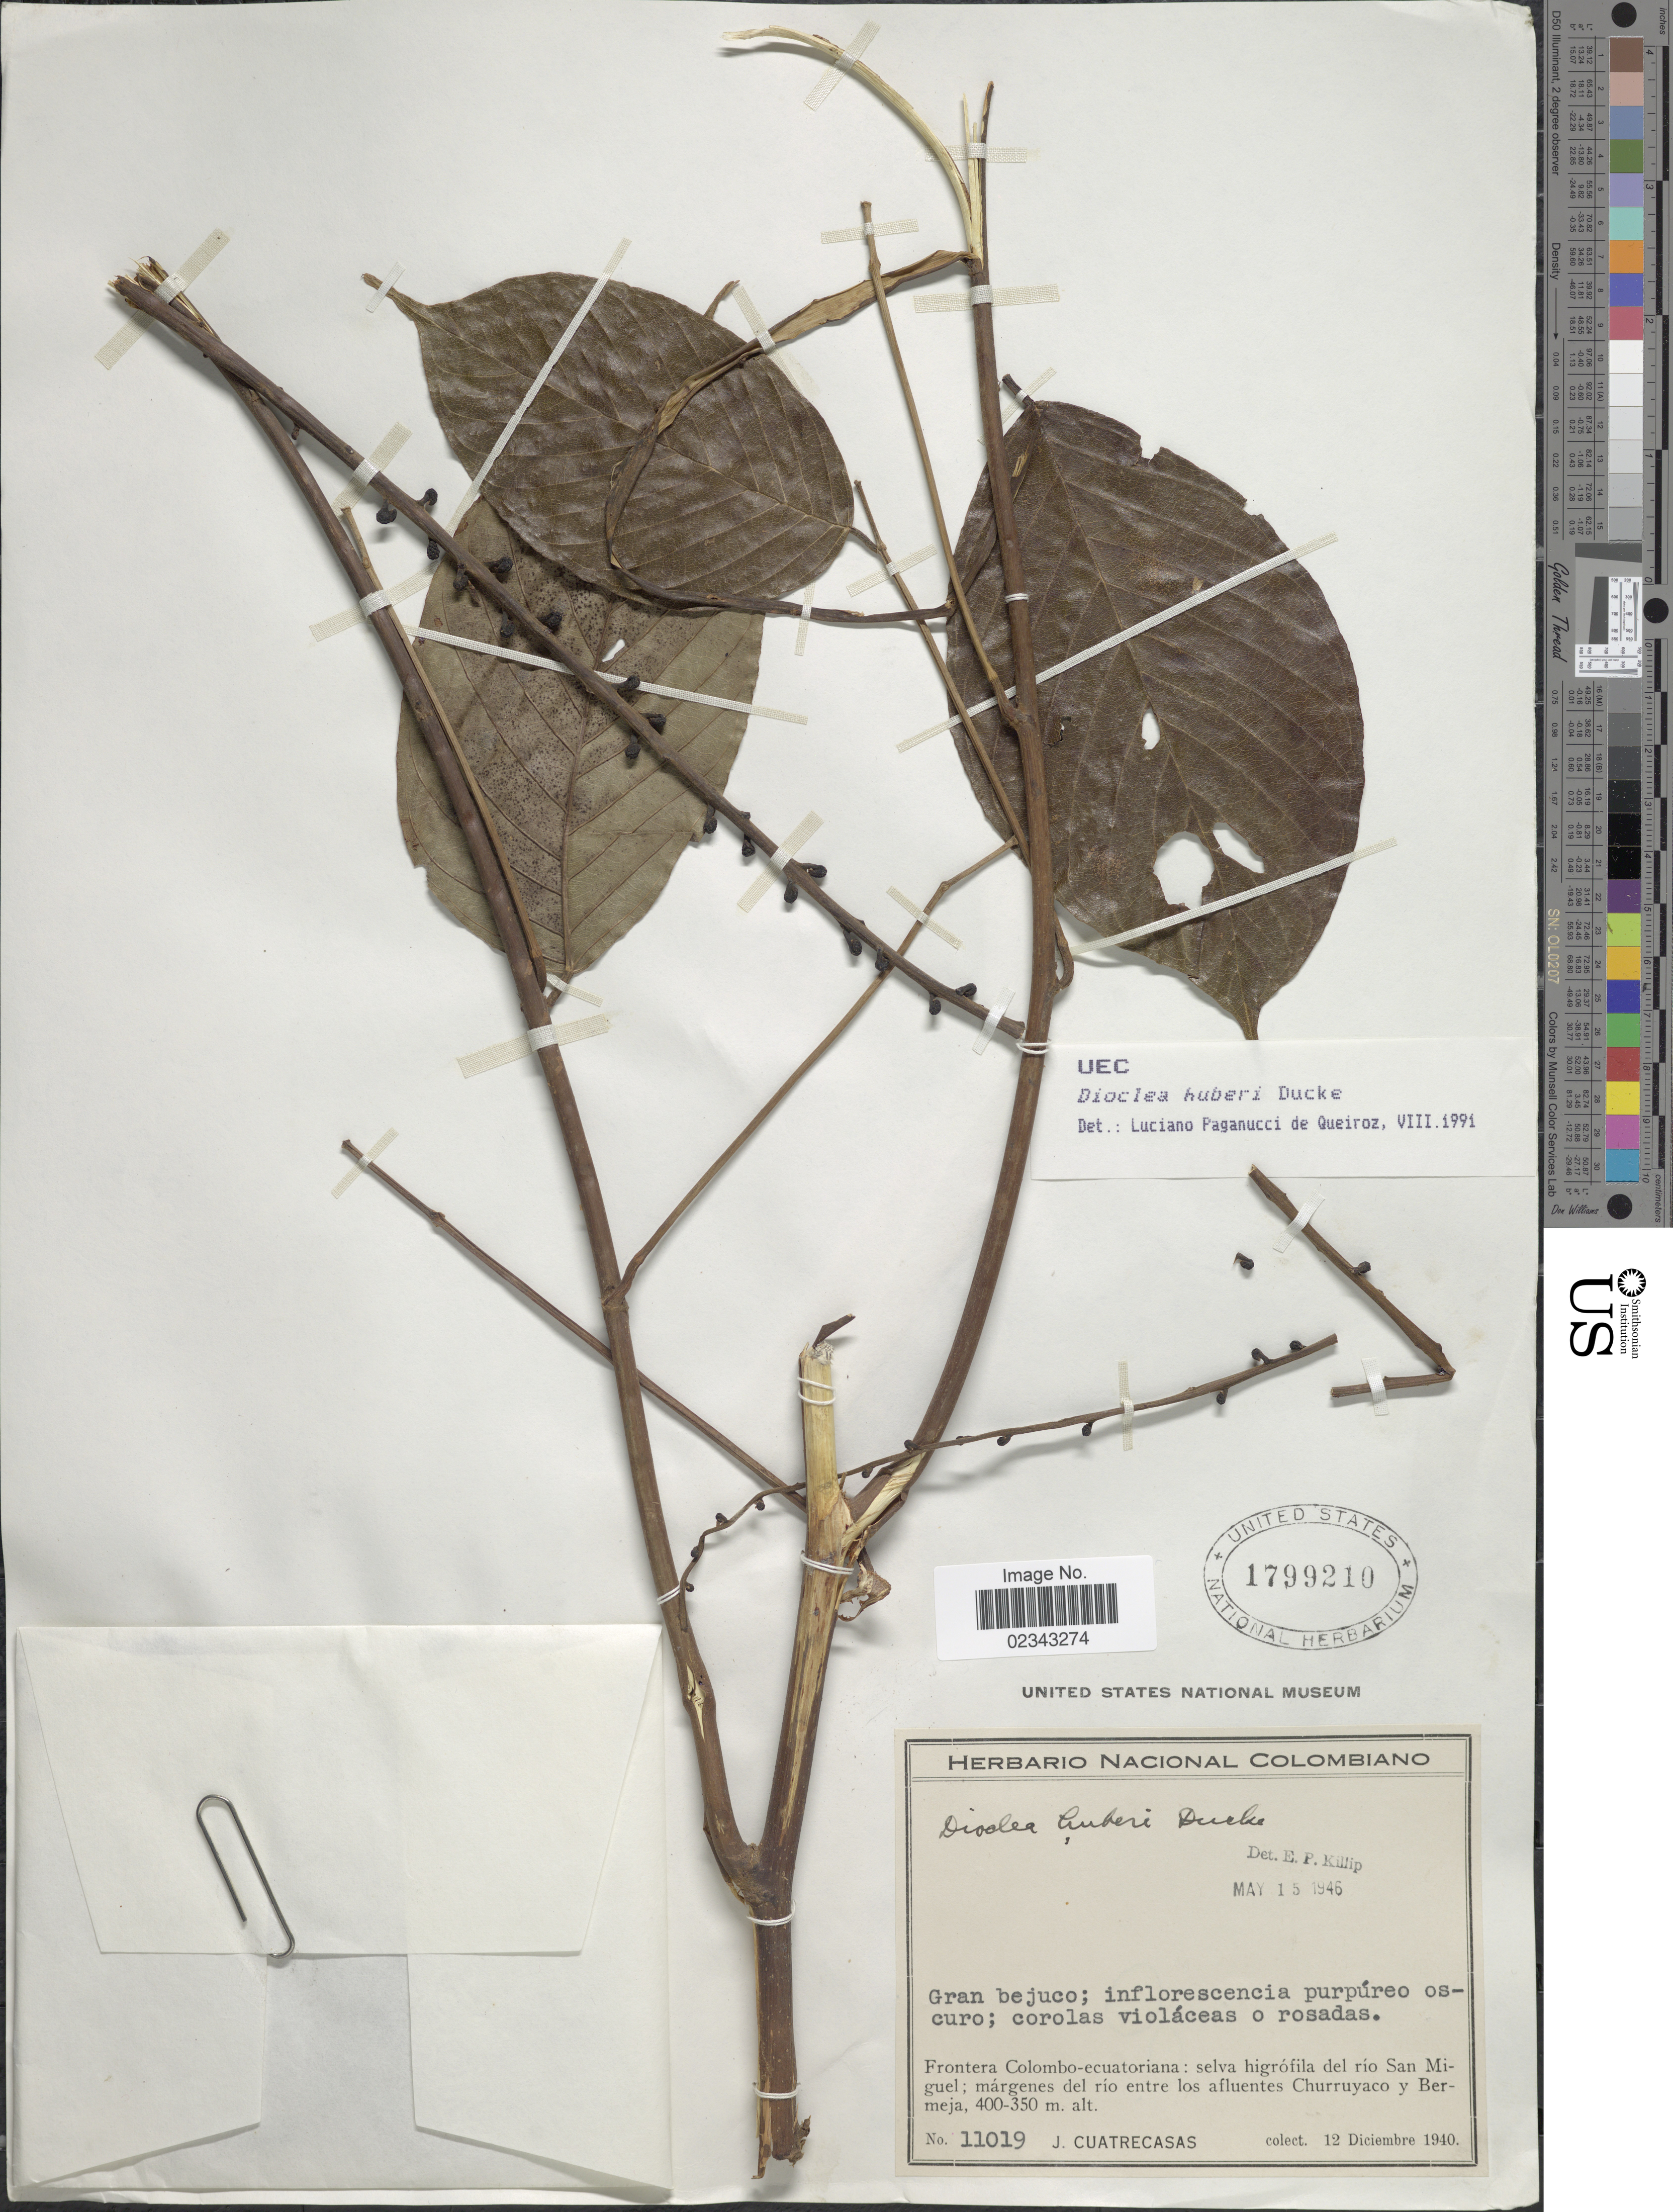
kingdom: Plantae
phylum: Tracheophyta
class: Magnoliopsida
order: Fabales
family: Fabaceae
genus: Macropsychanthus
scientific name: Macropsychanthus huberi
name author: (Ducke) L.P. Queiroz & Snak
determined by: Strong, Mark T., (BOT), Smithsonian Institution - National Museum of Natural History (UNITED STATES)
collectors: J. Cuatrecasas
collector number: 11019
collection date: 1940-12-12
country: Colombia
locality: Gran bejuco; Frontera Colombo-ecuatoriana: selva higrófila del río San Miguel; márgenes del río entre los afluentes Churruyaco y Bermeja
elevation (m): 350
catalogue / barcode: US 1799210